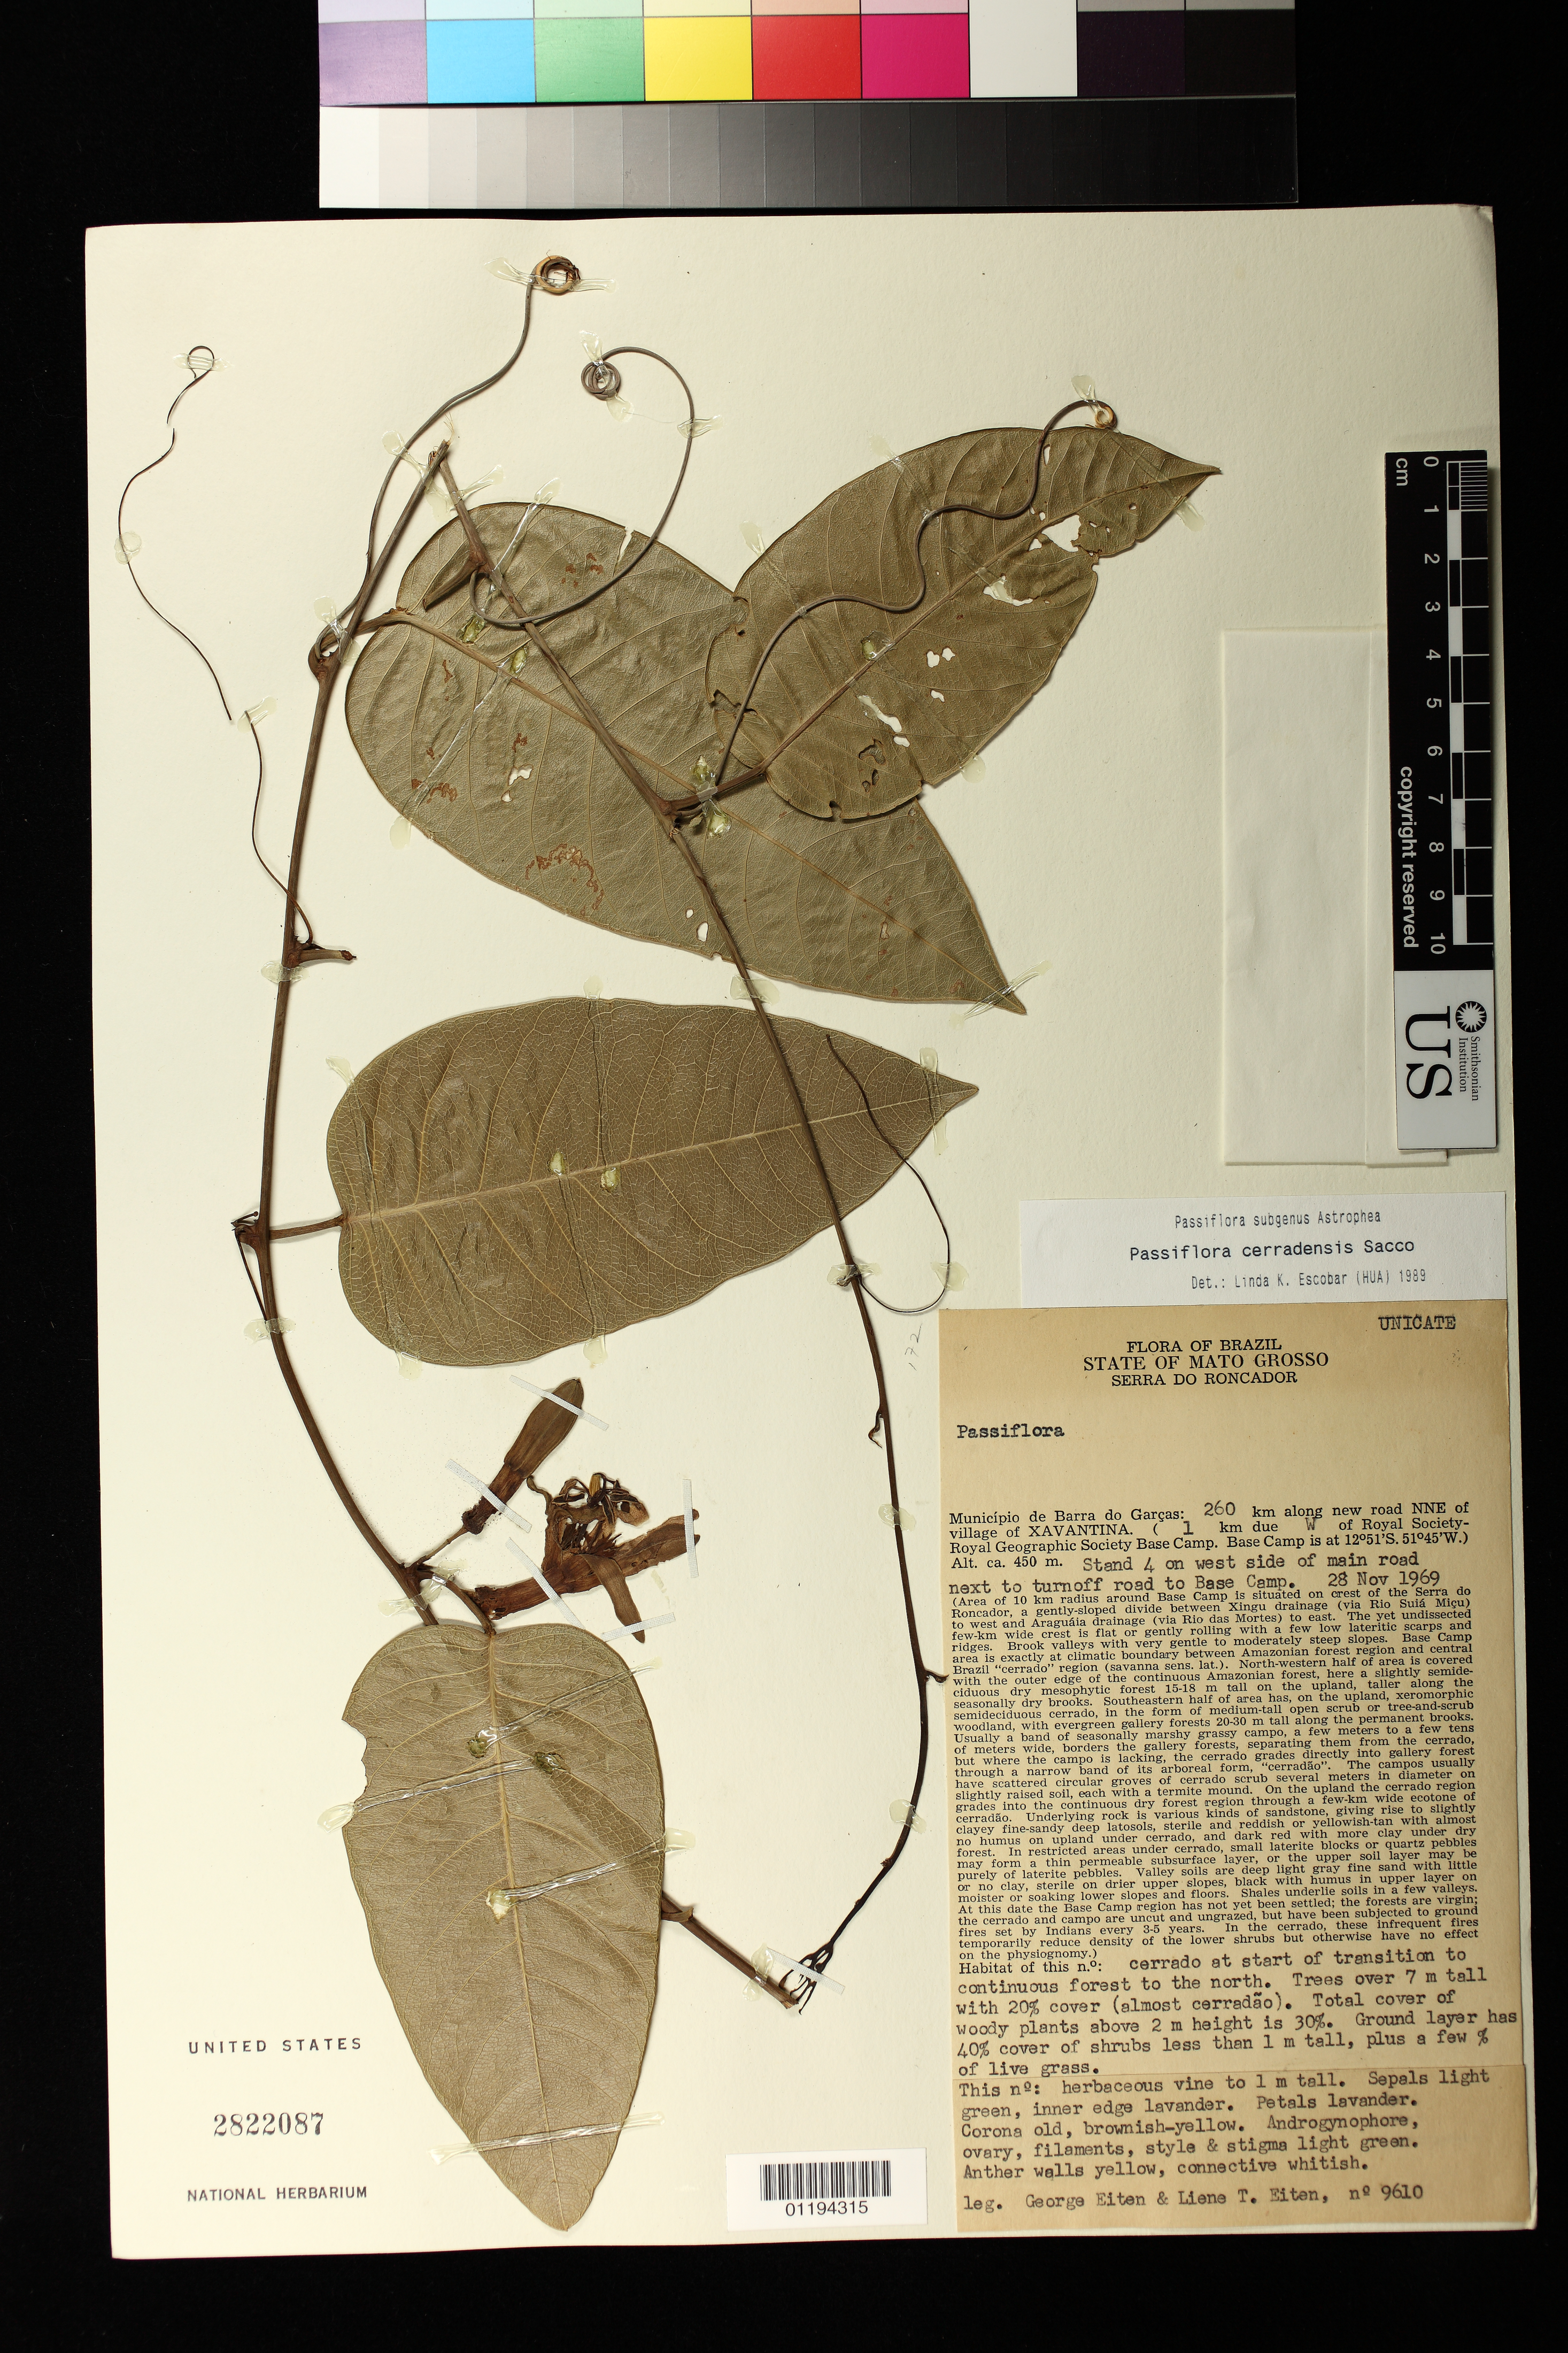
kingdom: Plantae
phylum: Tracheophyta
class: Magnoliopsida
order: Malpighiales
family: Passifloraceae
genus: Passiflora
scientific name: Passiflora cerradensis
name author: Sacco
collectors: G. Eiten & L. T. Eiten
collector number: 9610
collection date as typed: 28 Nov 1969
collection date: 1969-11-28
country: Brazil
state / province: Mato Grosso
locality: State of Mato Grosso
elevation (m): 450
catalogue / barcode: US 2822087